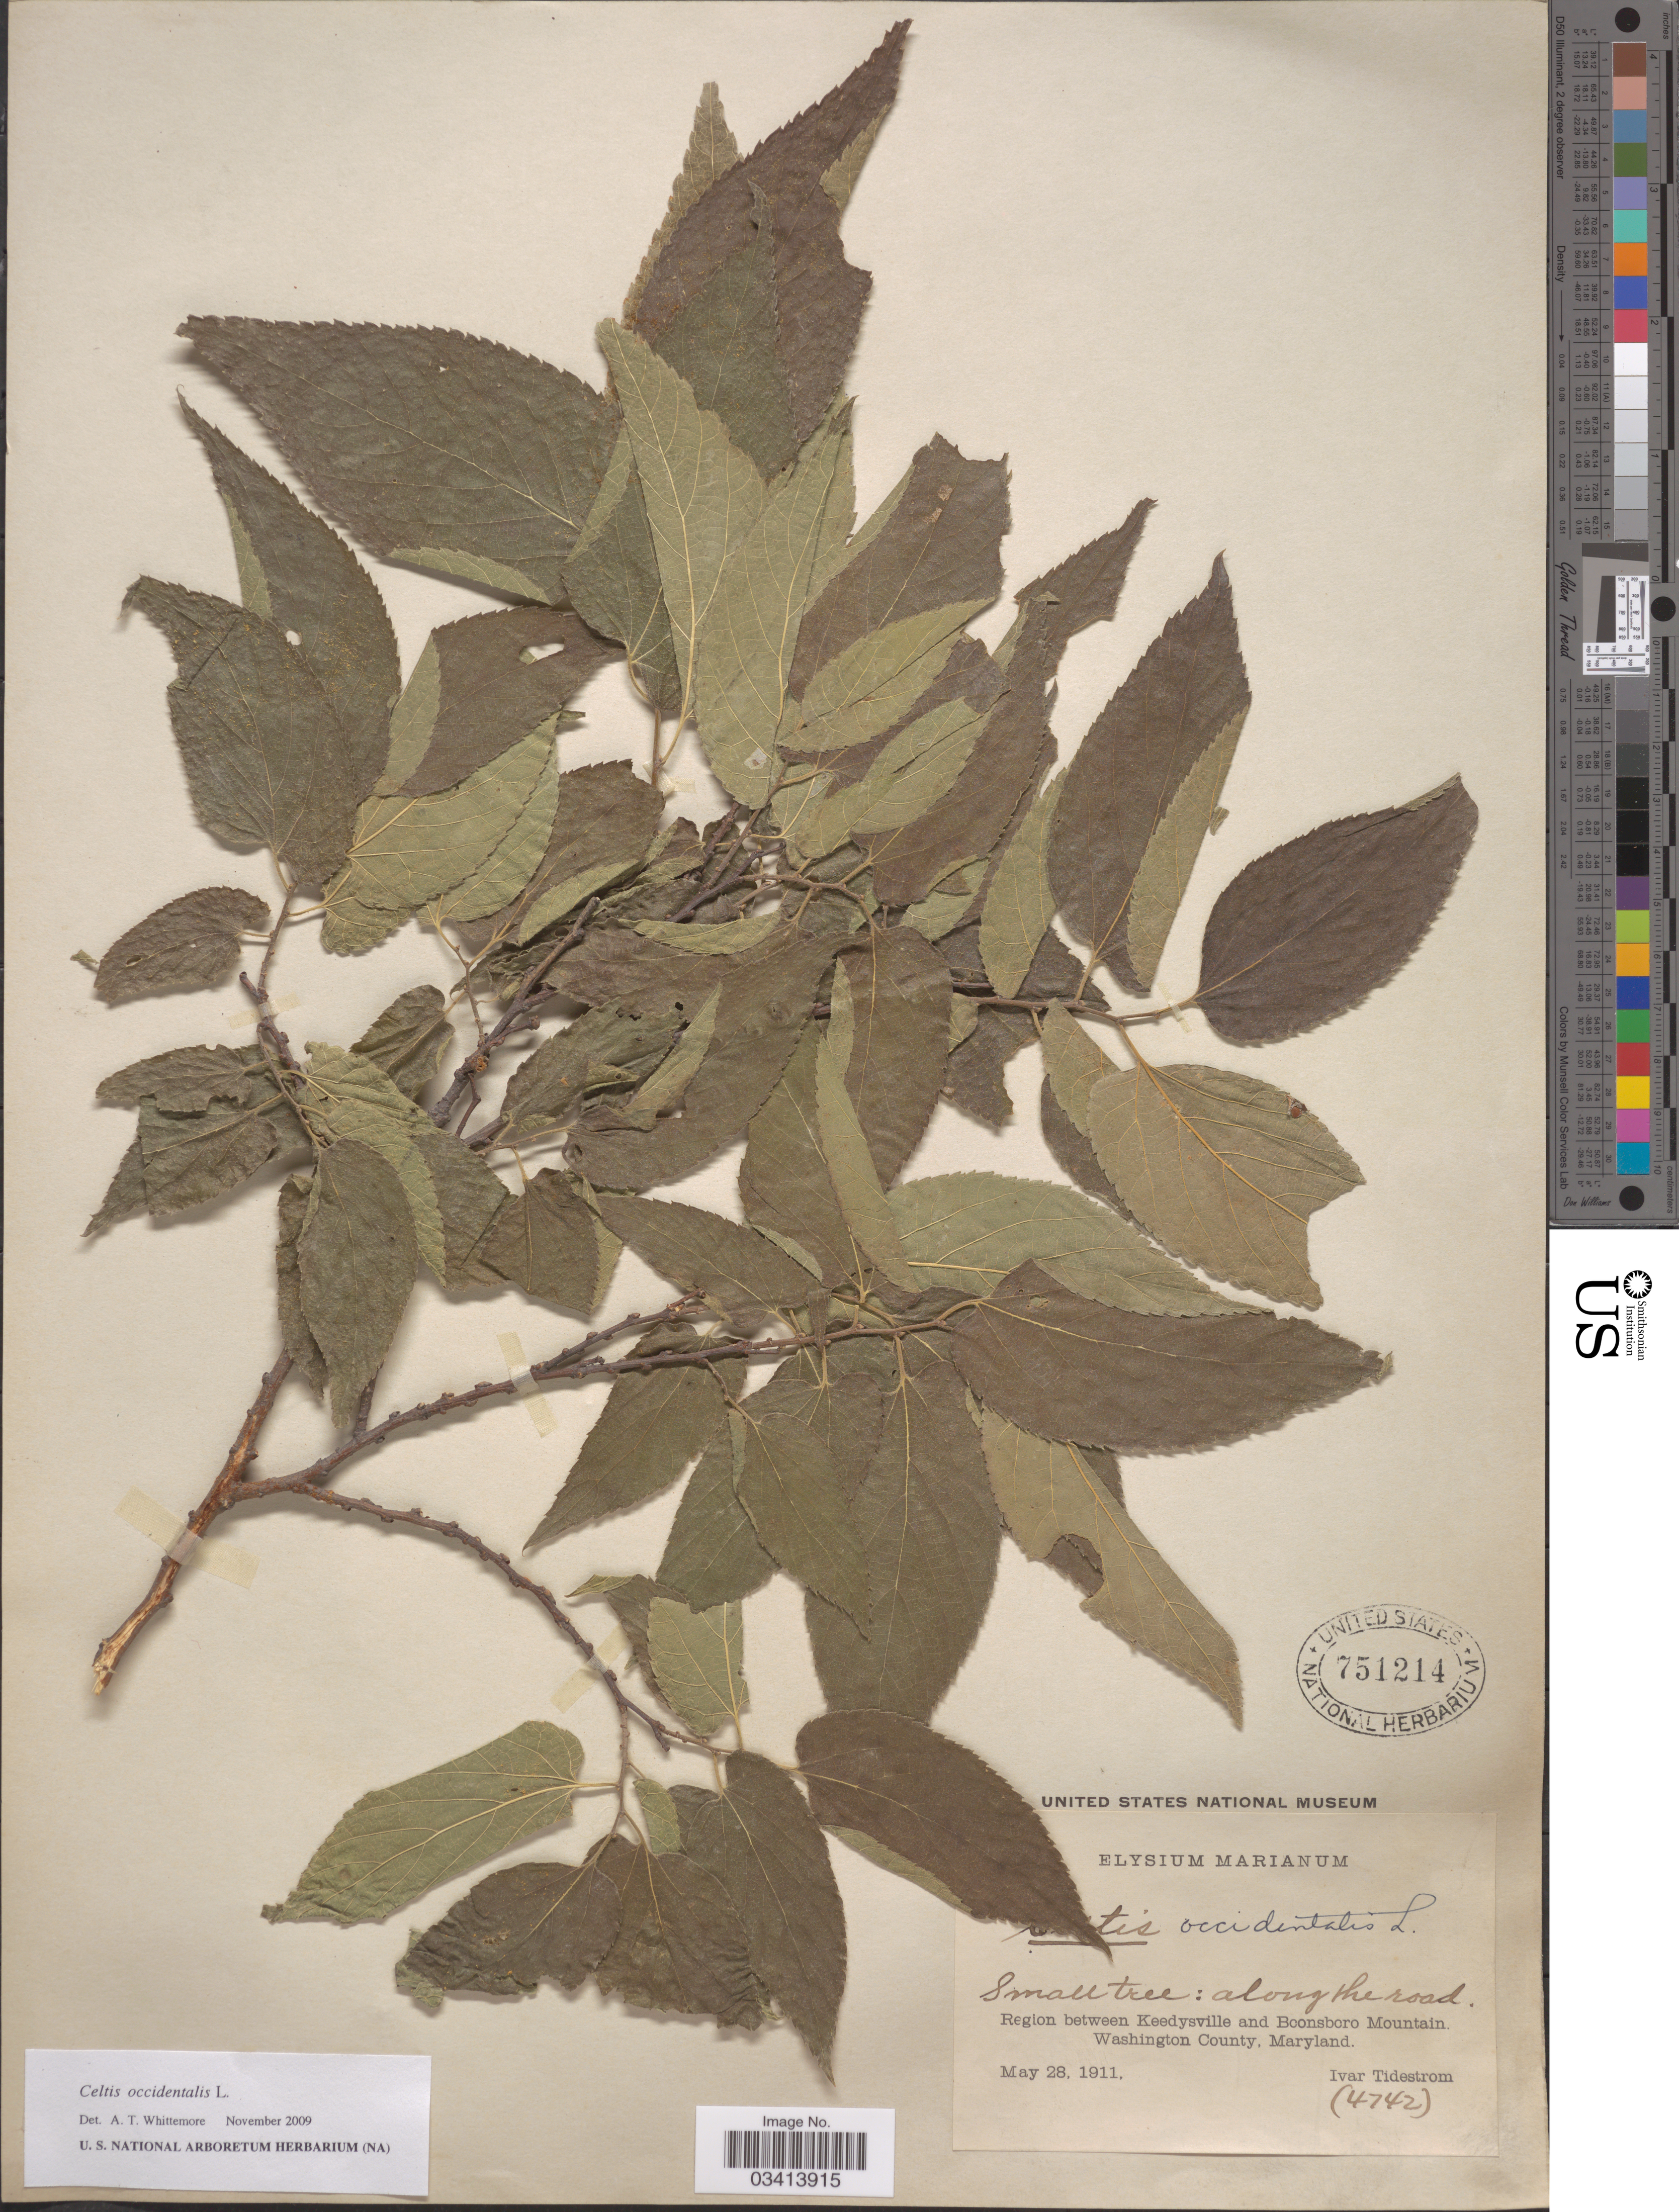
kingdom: Plantae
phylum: Tracheophyta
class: Magnoliopsida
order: Rosales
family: Cannabaceae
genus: Celtis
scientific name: Celtis occidentalis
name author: L.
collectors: I. F. Tidestrom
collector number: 4742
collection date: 1911-05-28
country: United States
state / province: Maryland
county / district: Washington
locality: Region between Keedysville and Boonsboro Mountain. Washington County.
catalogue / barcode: US 751214